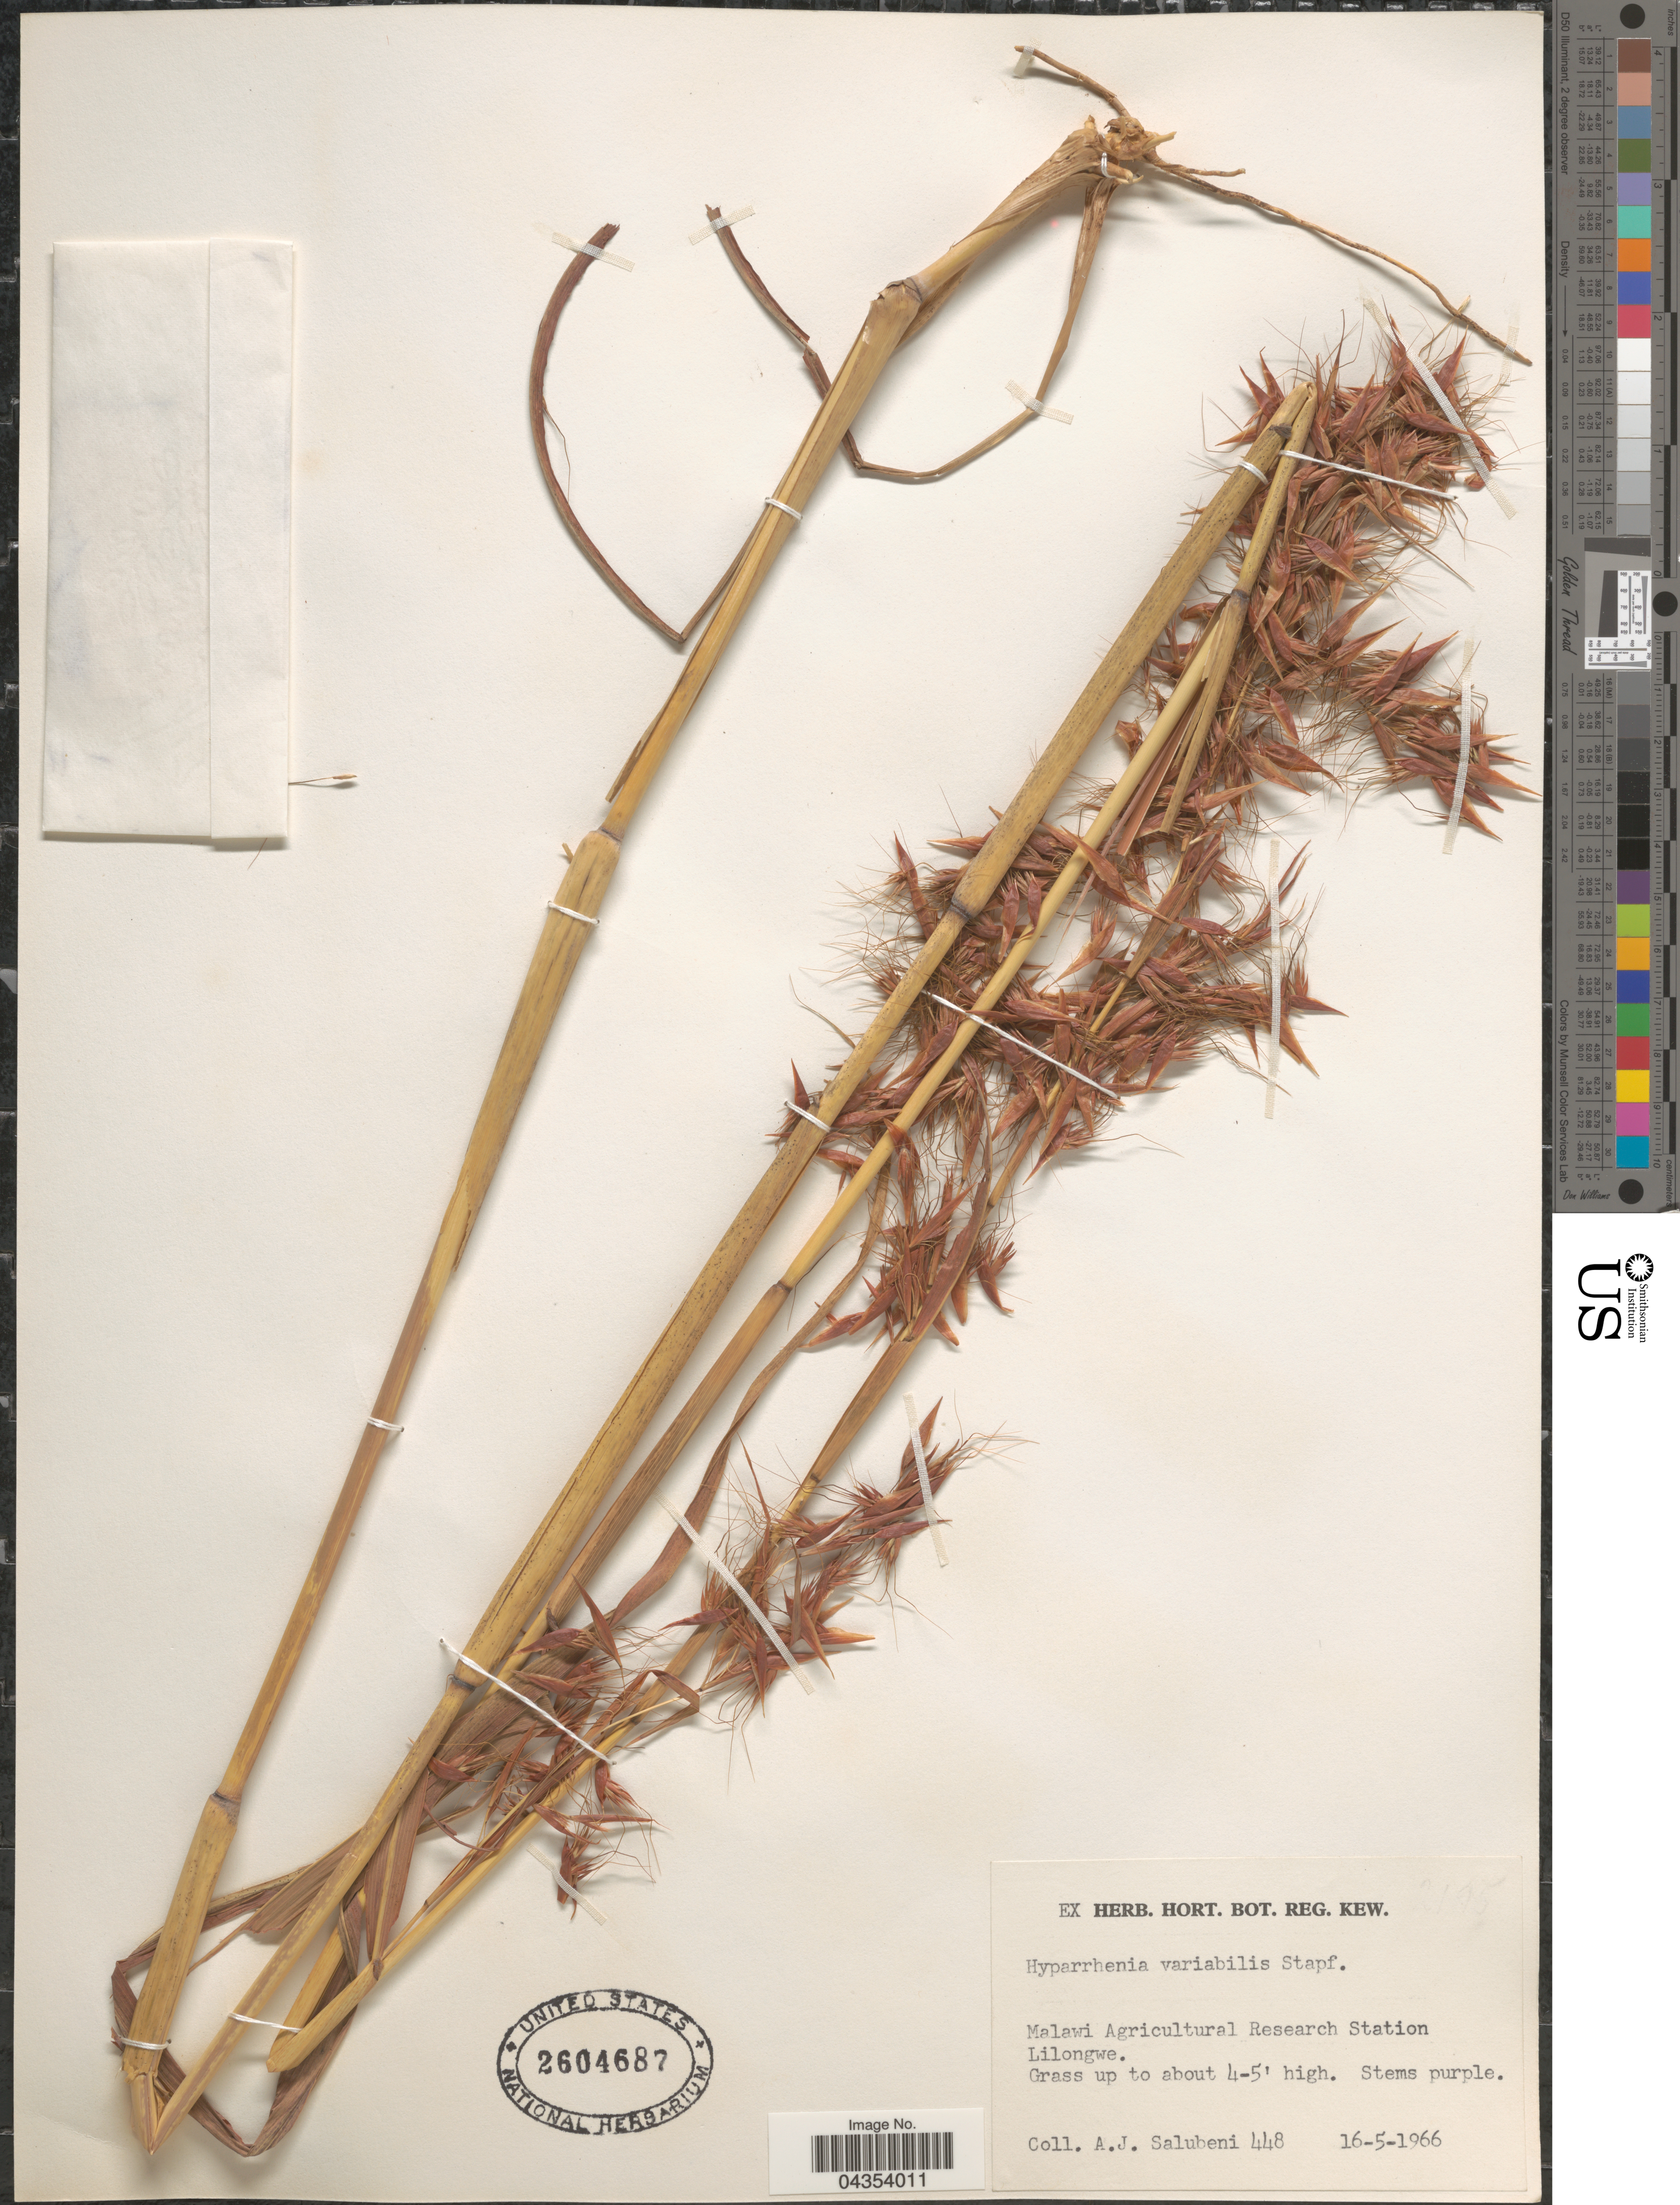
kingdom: Plantae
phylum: Tracheophyta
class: Liliopsida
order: Poales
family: Poaceae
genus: Hyparrhenia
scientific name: Hyparrhenia variabilis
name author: Stapf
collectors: A. J. Salubeni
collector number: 448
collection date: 1966-05-16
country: Malawi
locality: Malawi Agricultural Research Station Lilongwe.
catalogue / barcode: US 2604687